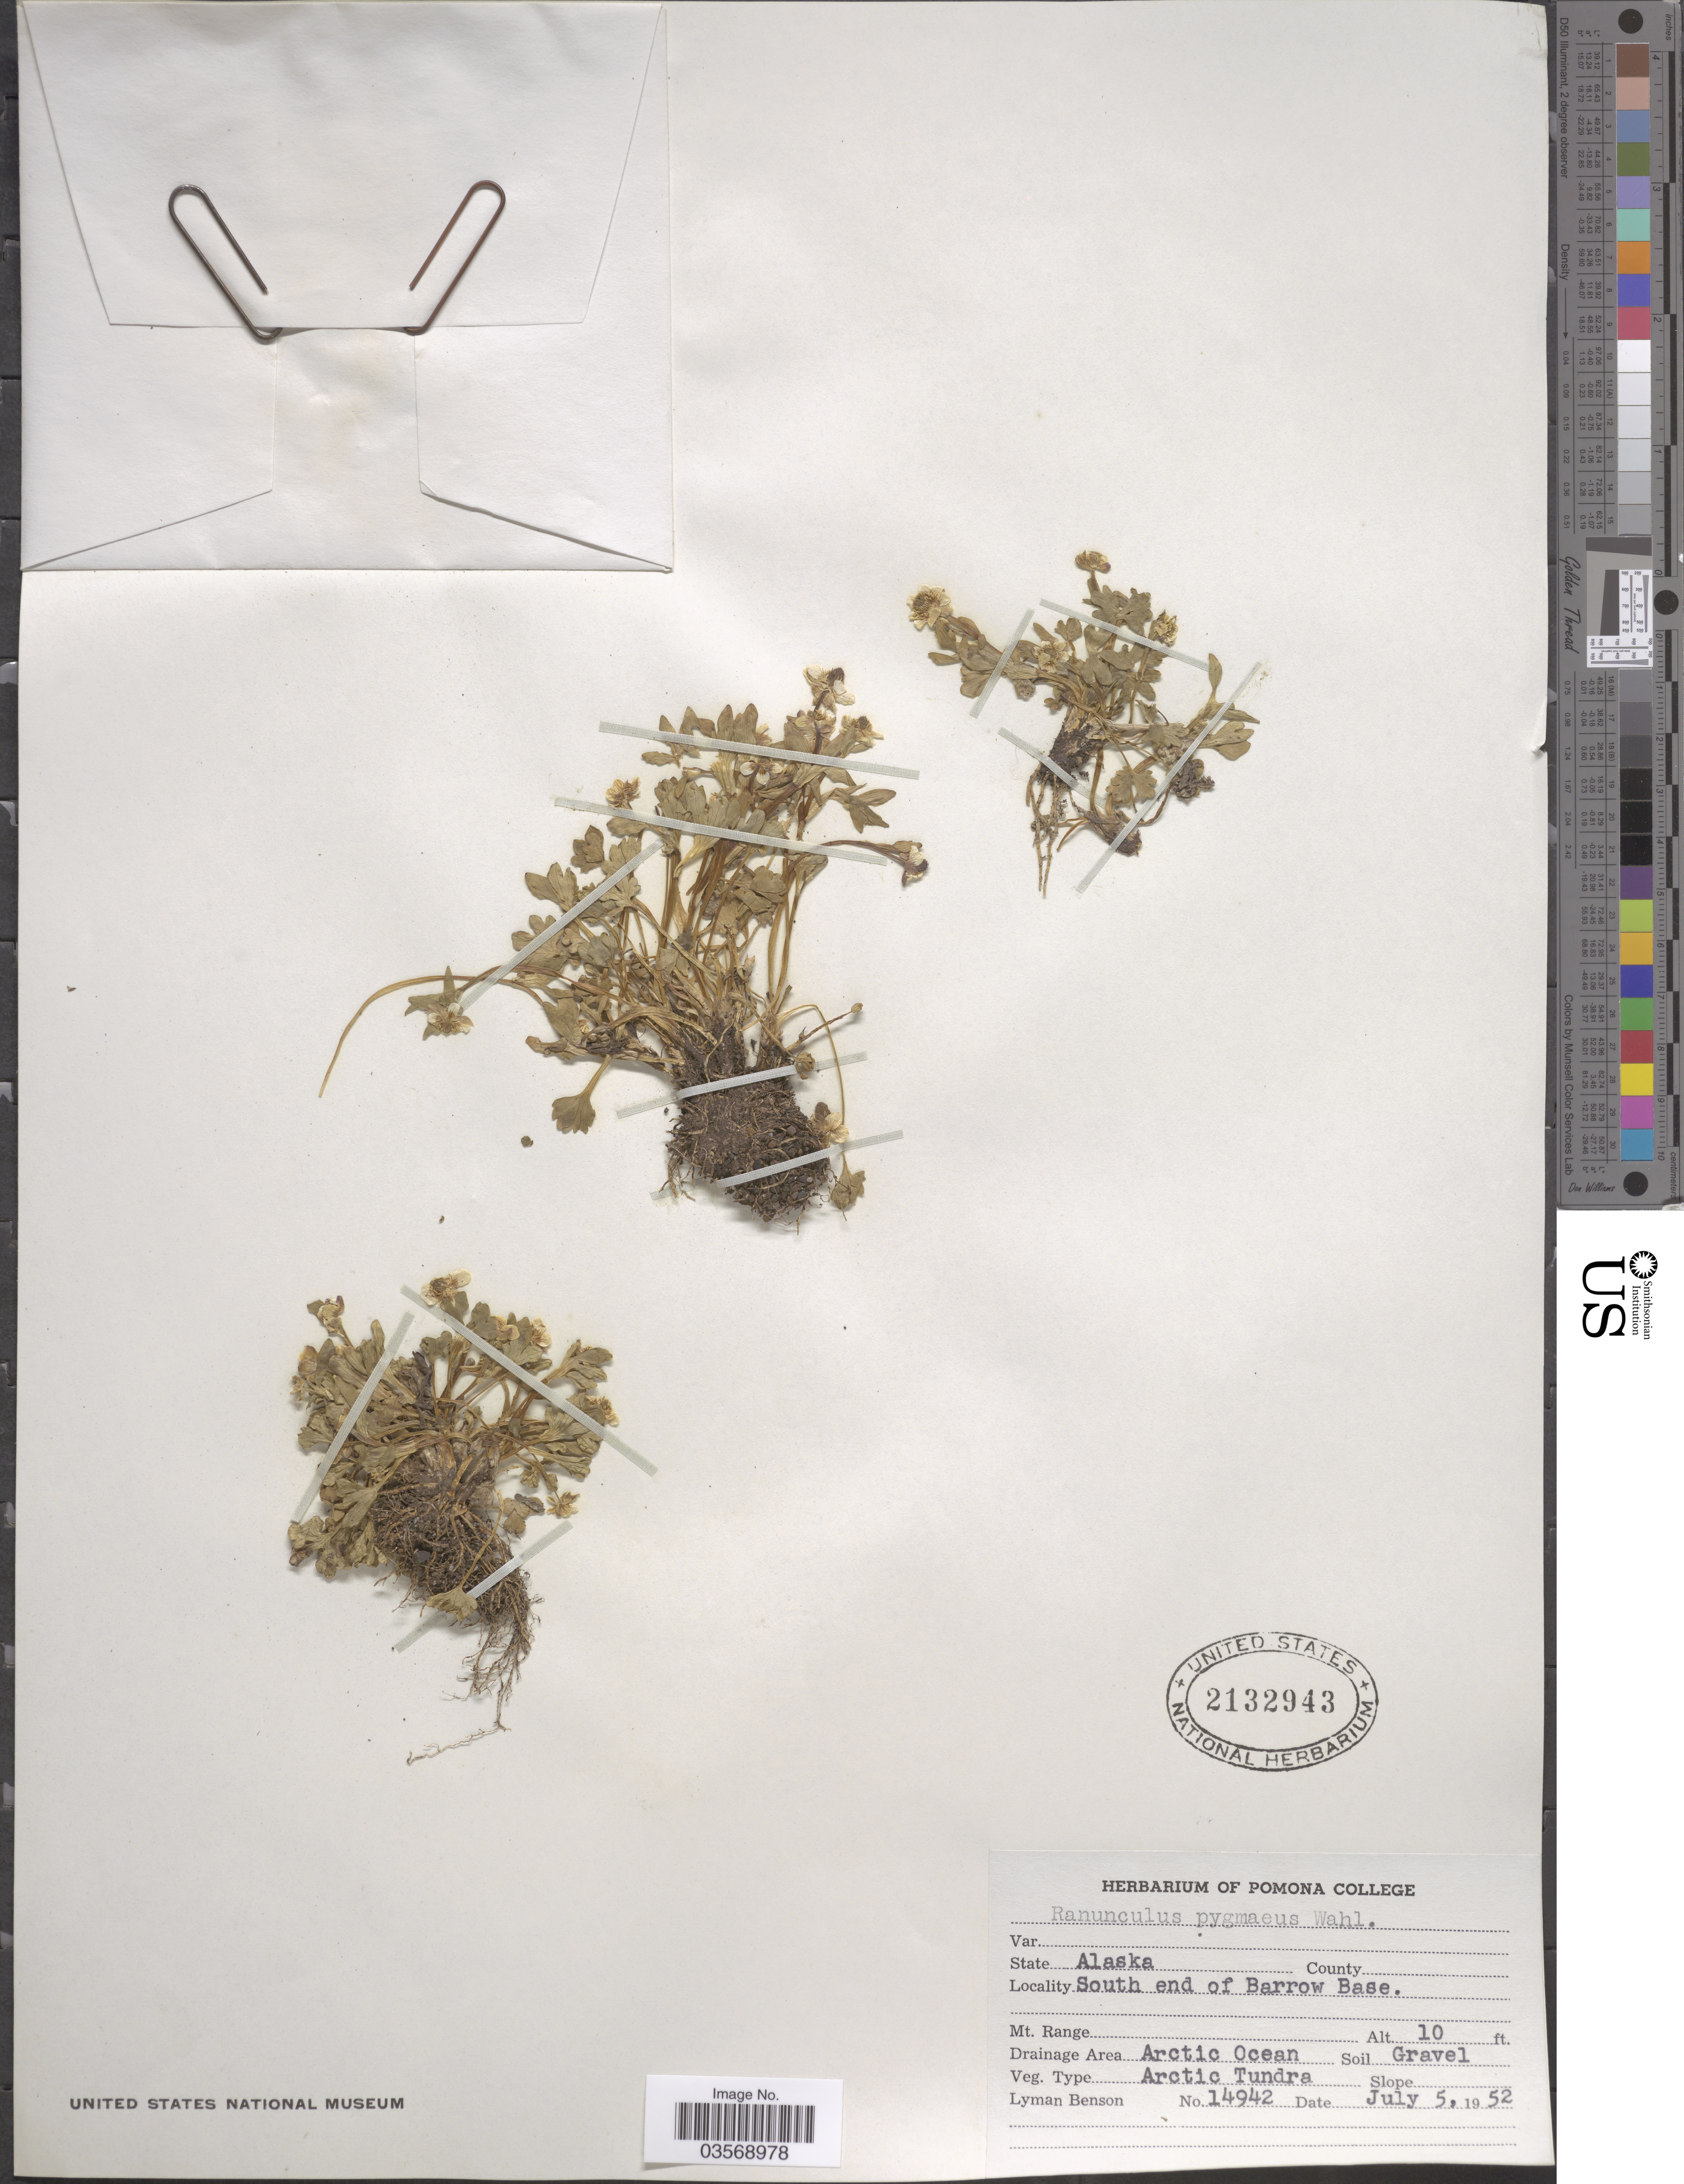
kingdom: Plantae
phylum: Tracheophyta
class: Magnoliopsida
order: Ranunculales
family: Ranunculaceae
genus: Ranunculus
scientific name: Ranunculus pygmaeus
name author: Wahlenb.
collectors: L. D. Benson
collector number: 14942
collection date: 1952-07-05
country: United States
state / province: Alaska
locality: South end of Barrow Base. Drainage Area Arctic Ocean.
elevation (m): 3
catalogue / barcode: US 2132943